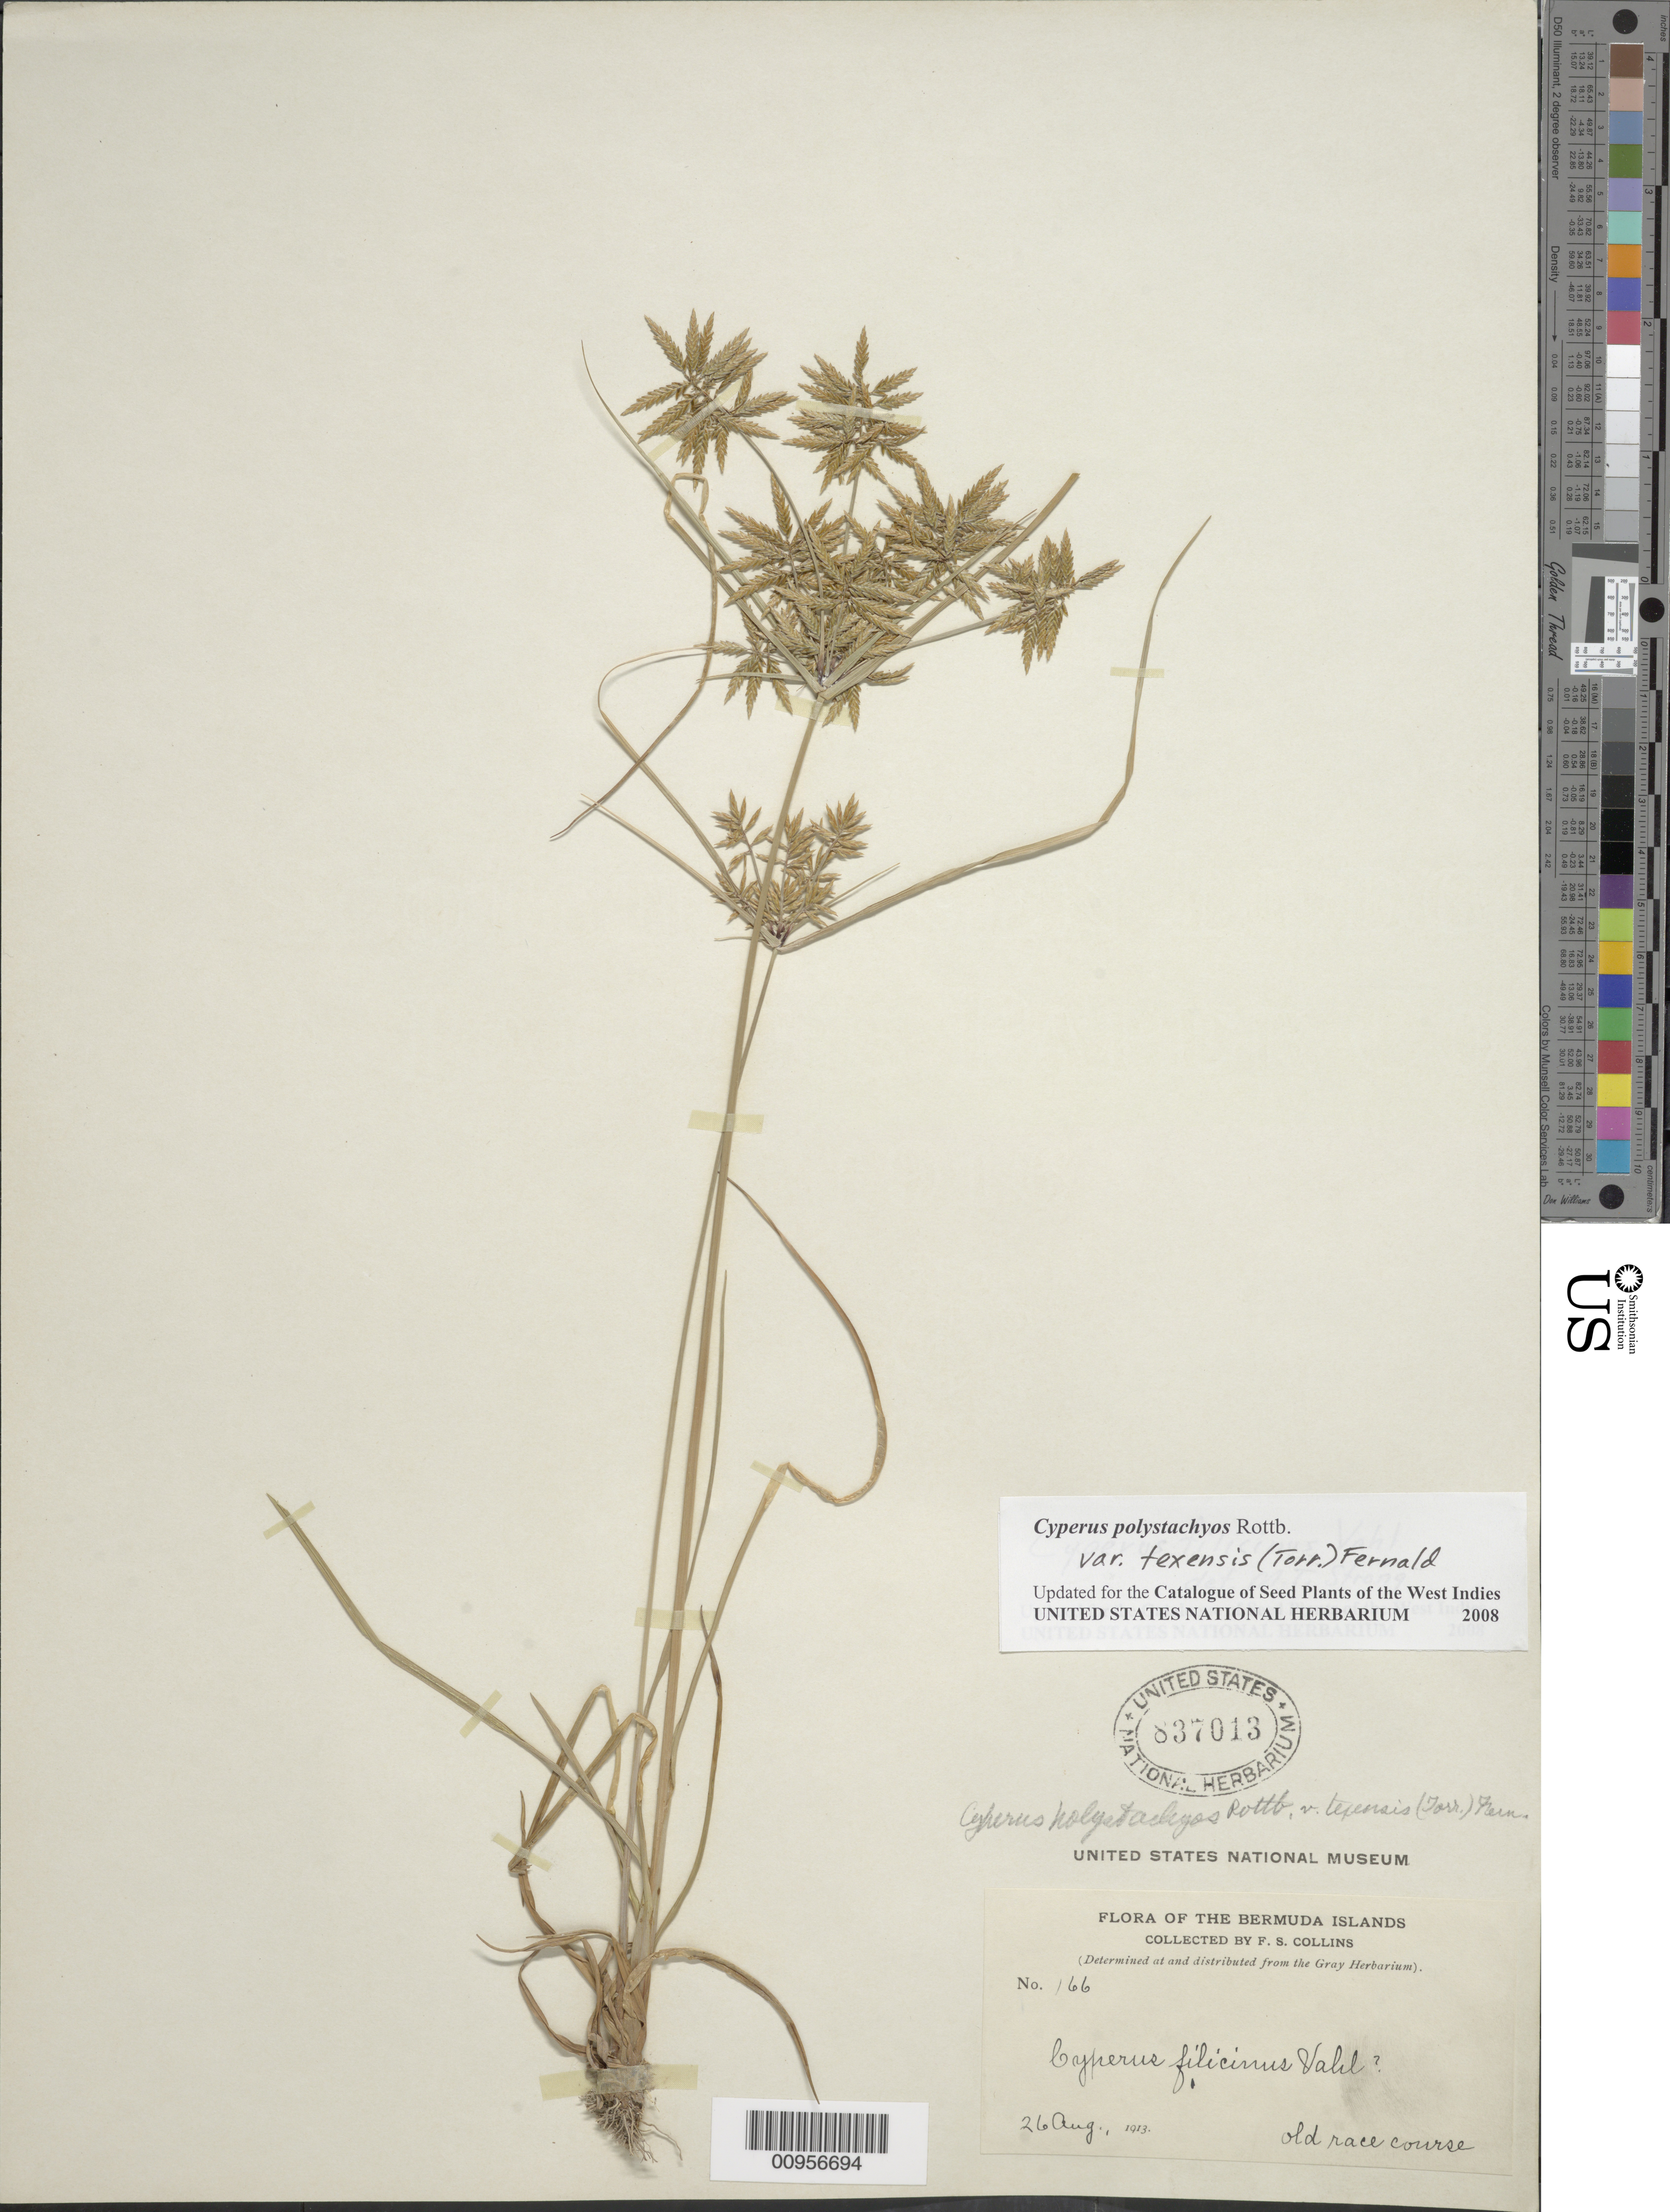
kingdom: Plantae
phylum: Tracheophyta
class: Liliopsida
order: Poales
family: Cyperaceae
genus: Cyperus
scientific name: Cyperus polystachyos var. texensis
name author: (Torr.) Fernald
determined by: Strong, M. T., (US), Smithsonian Institution - National Museum of Natural History (UNITED STATES)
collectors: F. Collins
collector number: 166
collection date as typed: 26 Aug 1913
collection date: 1913-08-26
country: Bermuda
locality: Old race course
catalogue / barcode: US 837013